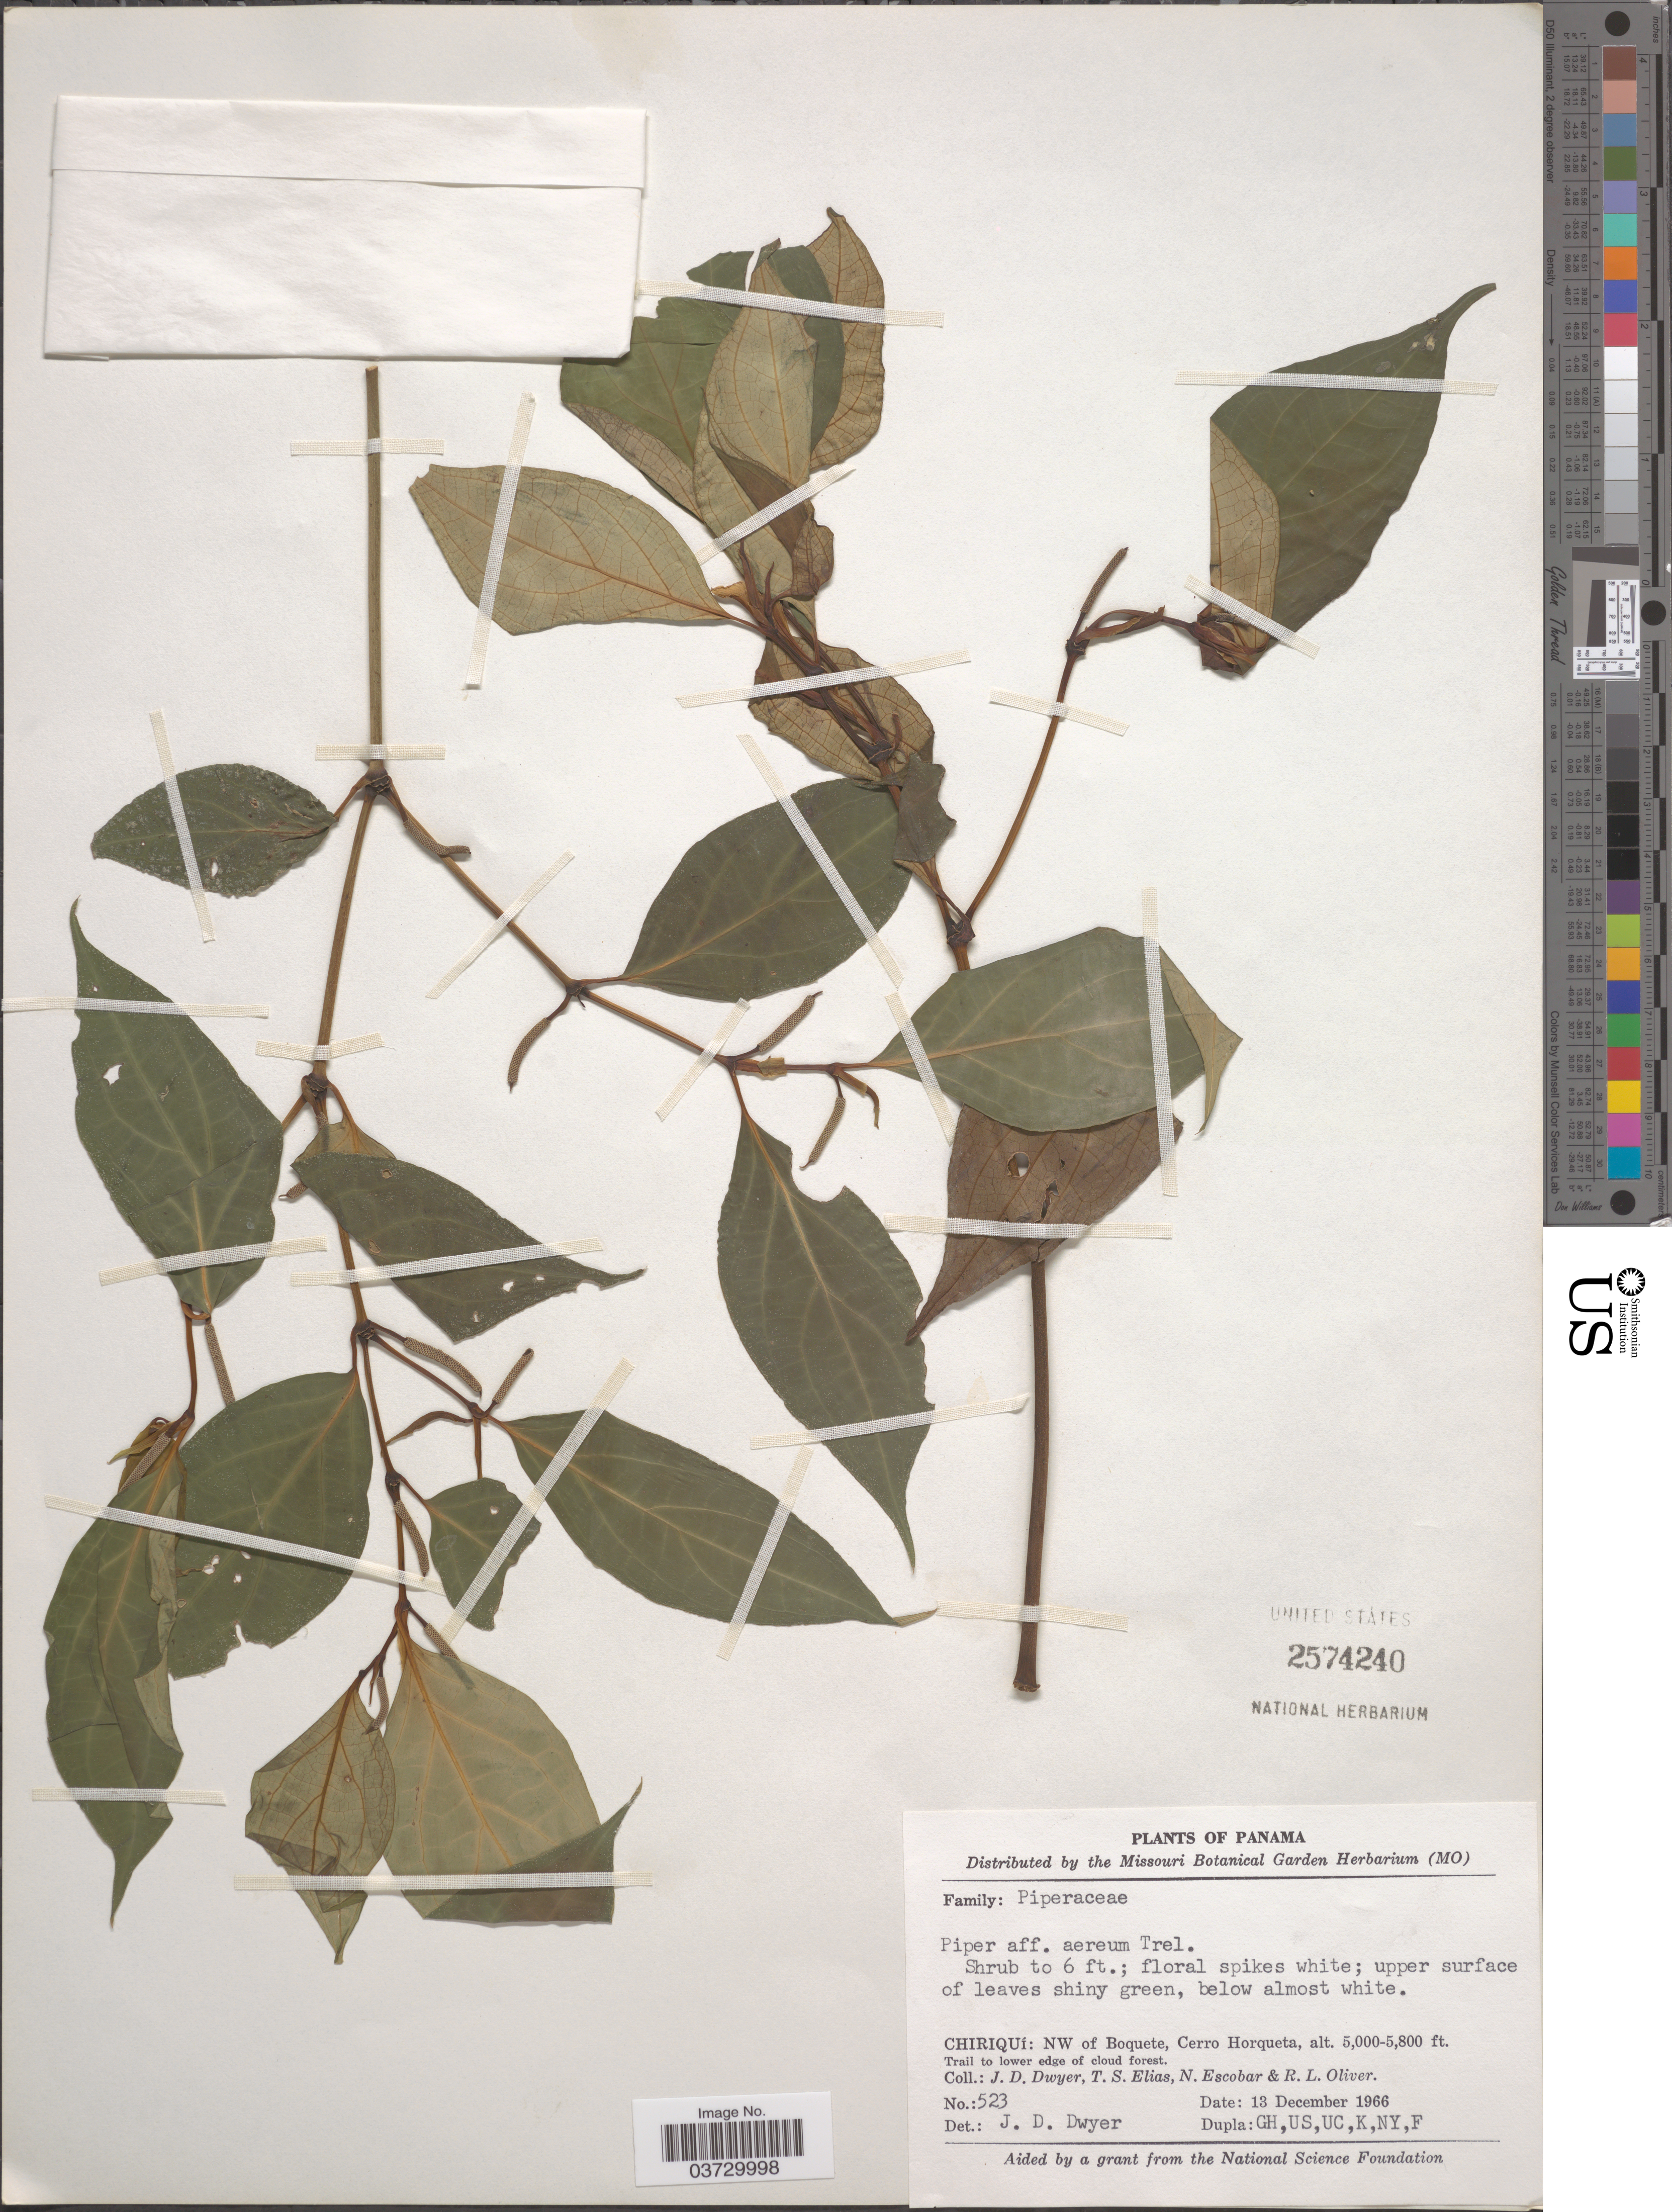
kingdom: Plantae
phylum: Tracheophyta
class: Magnoliopsida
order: Piperales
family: Piperaceae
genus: Piper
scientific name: Piper aereum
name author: Trel.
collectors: J. D. Dwyer, T. S. Elias, N. Escobar & R. Oliver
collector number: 523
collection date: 1966-12-13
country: Panama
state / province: Chiriqui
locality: NW of Boquete, Cerro Horqueta, Trail to lower edge of cloud forest.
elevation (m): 1524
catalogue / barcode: US 2574240